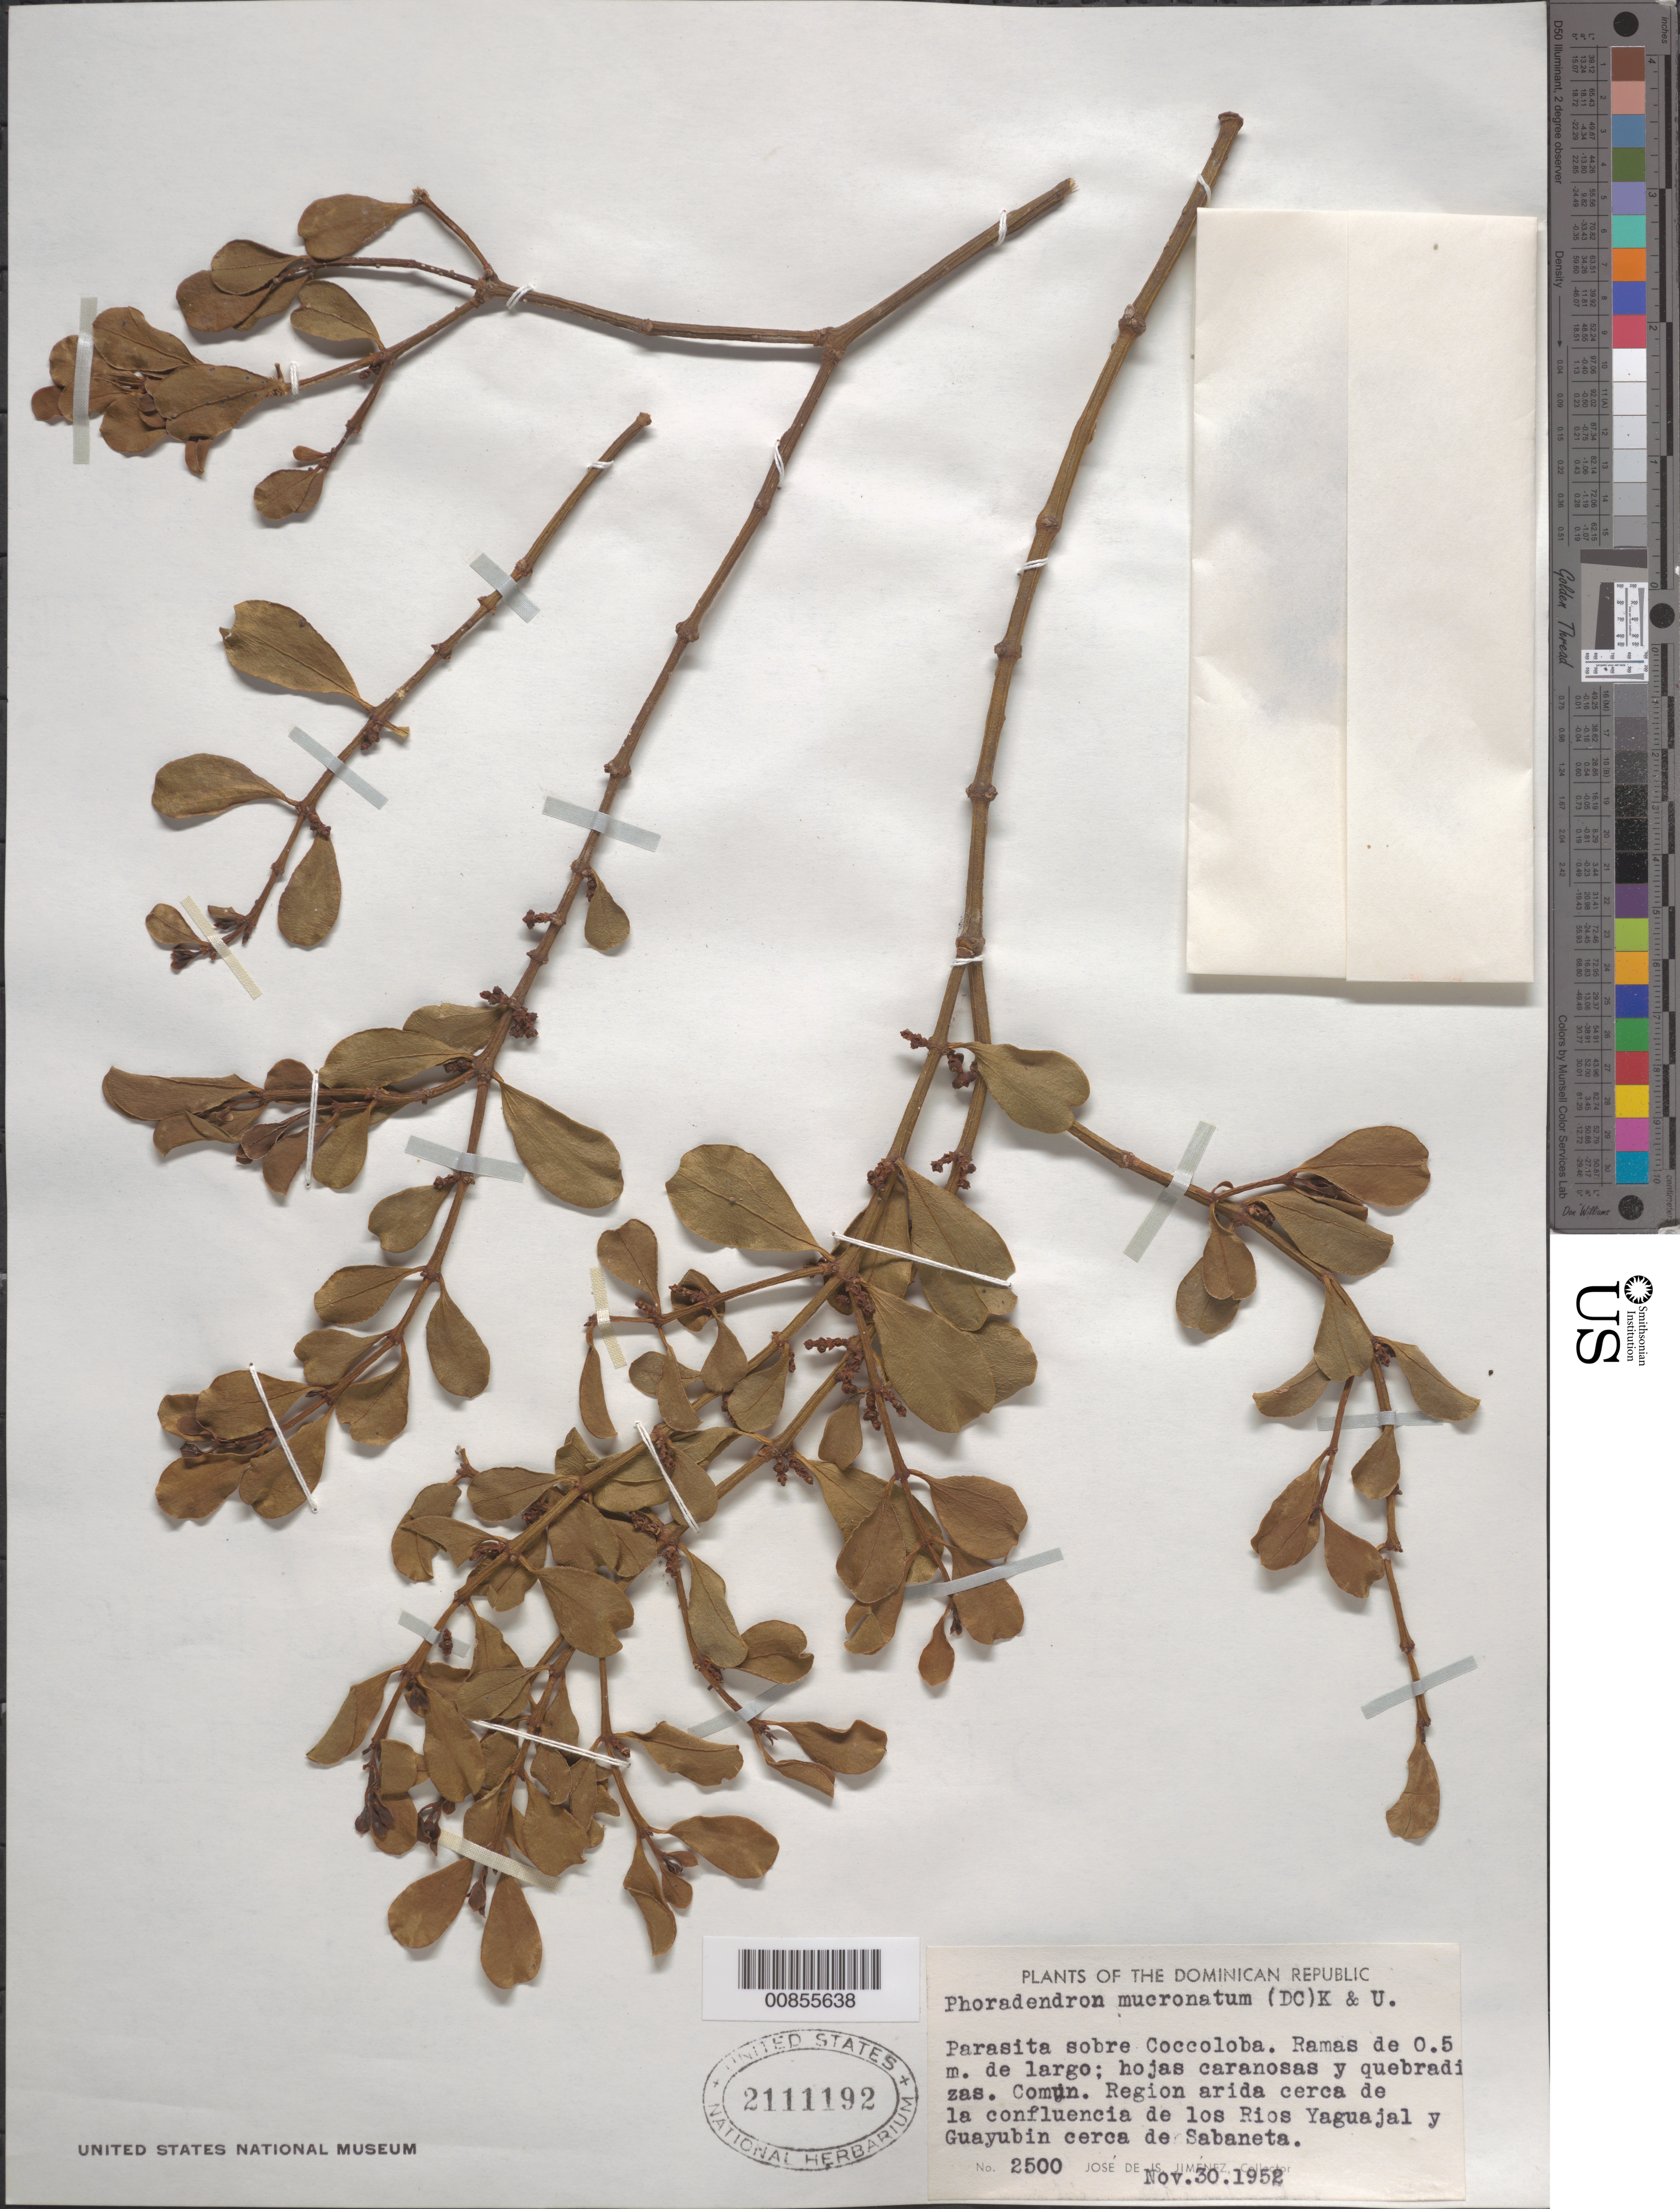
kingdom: Plantae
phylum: Tracheophyta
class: Magnoliopsida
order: Santalales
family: Viscaceae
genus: Phoradendron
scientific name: Phoradendron mucronatum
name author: (DC.) Krug & Urb.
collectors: J. J. Jiménez Almonte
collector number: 2500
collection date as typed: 30 Nov 1952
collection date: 1952-11-30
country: Dominican Republic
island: Hispaniola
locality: Cerca de la confluencia de los Rios Yaguajal y Guayubin, cerca de Sabaneta.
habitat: Sobre Coccoloba. Región árida.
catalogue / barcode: US 2111192